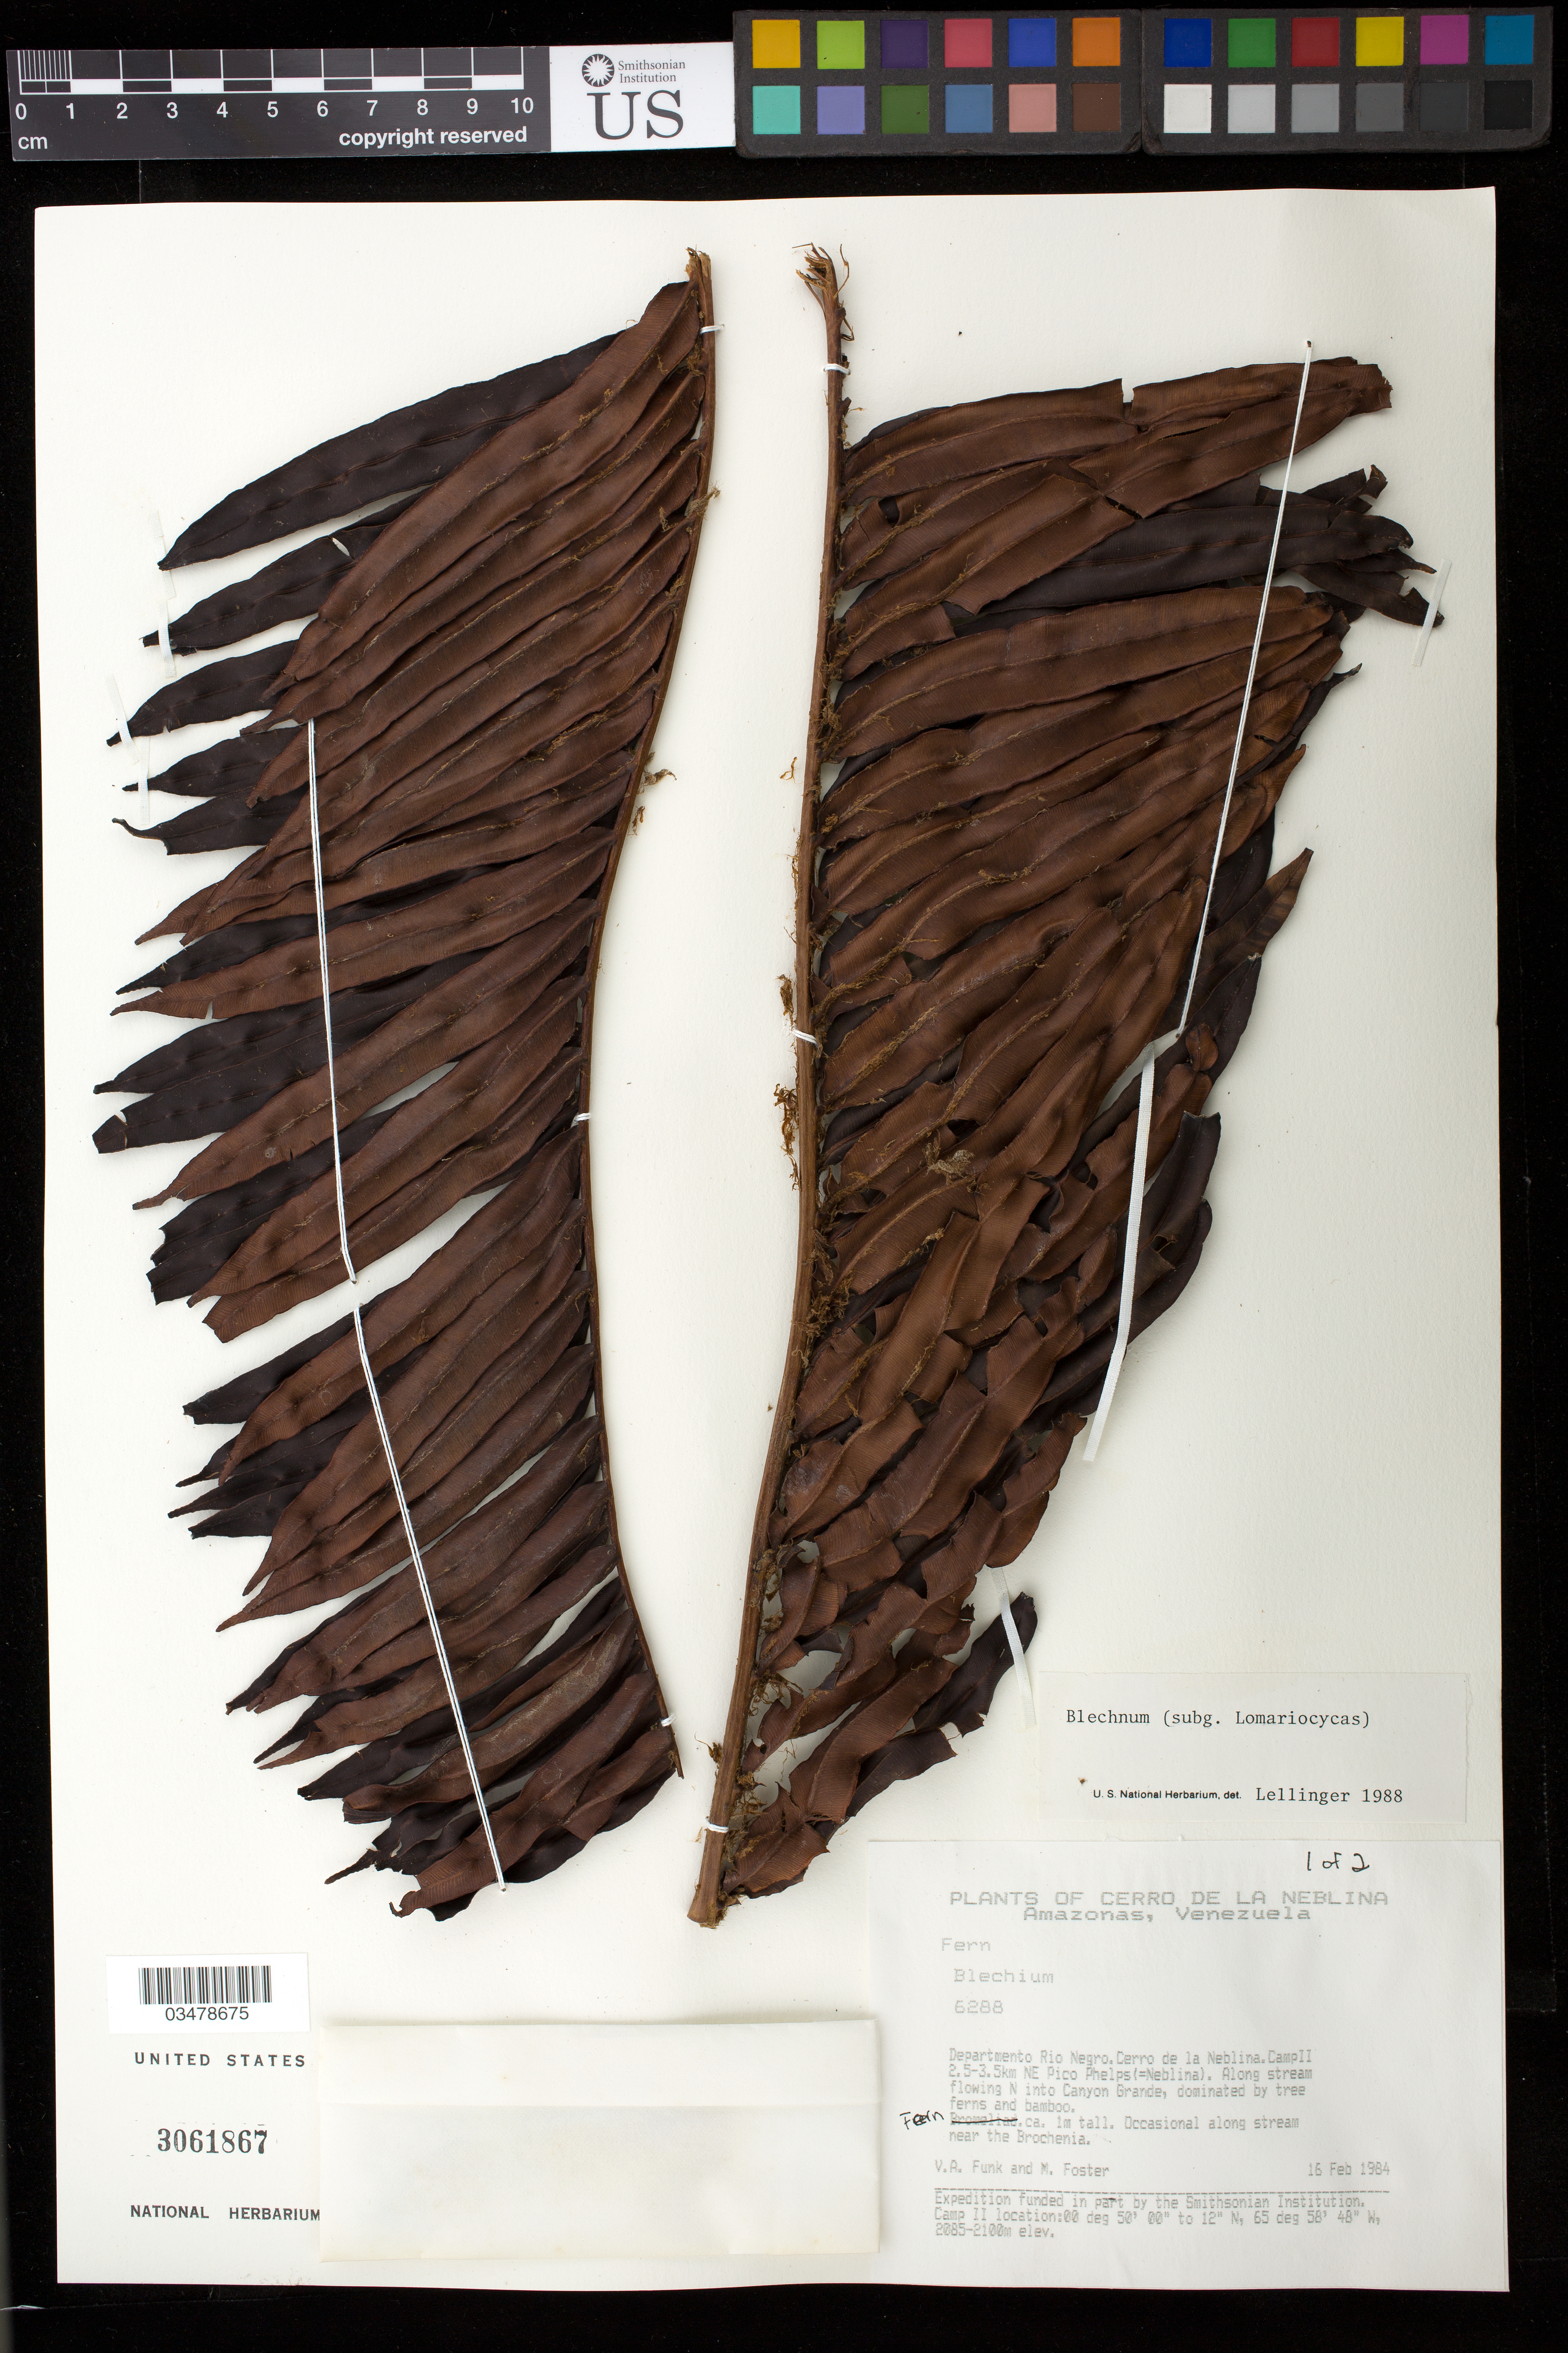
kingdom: Plantae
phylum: Tracheophyta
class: Polypodiopsida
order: Polypodiales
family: Blechnaceae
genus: Blechnum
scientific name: Blechnum sp.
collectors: V. Funk & M. Foster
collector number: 6288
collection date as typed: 16-Feb-1984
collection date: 1984-02-16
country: Venezuela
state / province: Amazonas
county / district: Río Negro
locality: Cerro de la Neblina, Camp II 2.5-3.5 km NE Pico Phelps (=Neblina)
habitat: along stream flowing N into Canyon Grande, dominated by tree ferns and bamboo.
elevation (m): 2085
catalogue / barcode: US 3061867